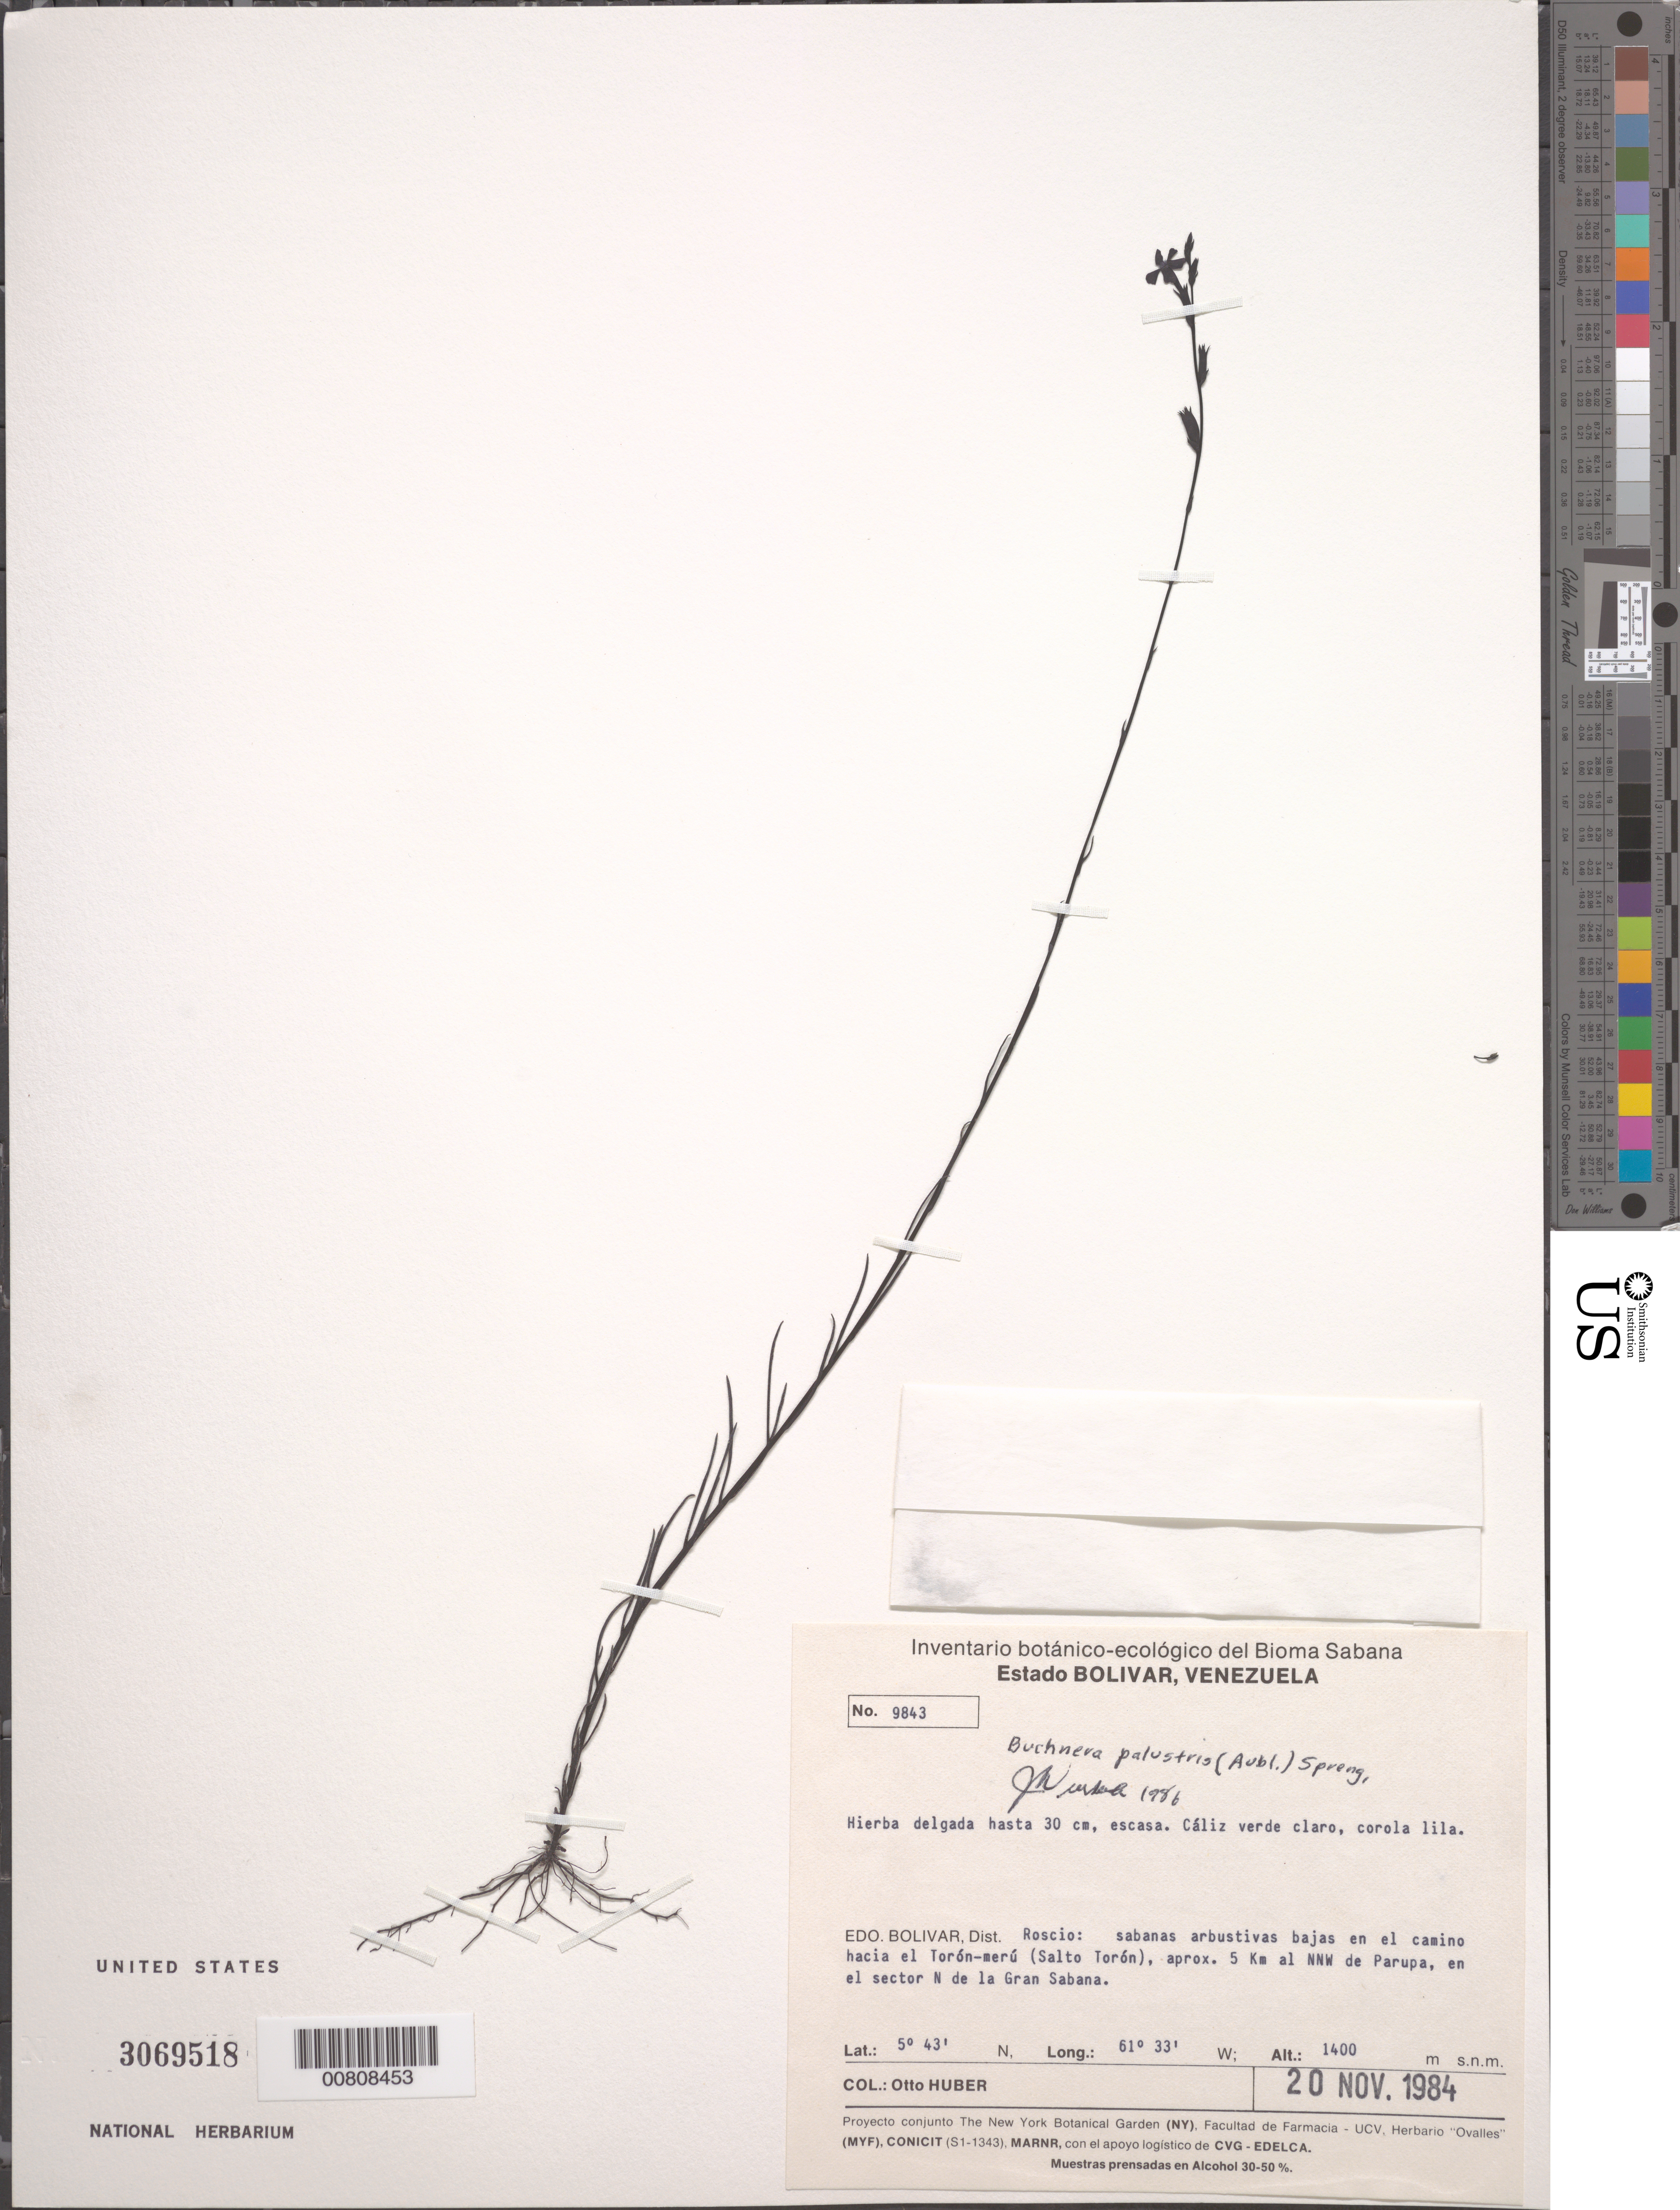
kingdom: Plantae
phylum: Tracheophyta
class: Magnoliopsida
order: Lamiales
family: Orobanchaceae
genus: Buchnera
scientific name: Buchnera palustris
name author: (Aubl.) Spreng.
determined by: Wurdack, John J., (US), US (UNITED STATES)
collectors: O. Huber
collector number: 9843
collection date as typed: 20-Nov-84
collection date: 1984-11-20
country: Venezuela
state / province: Bolívar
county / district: Roscio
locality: Torón-merú (Salto Torón), aprox. 5 km al NNW de Parupa, en el sector N de la Gran Sabana.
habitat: Sabanas arbustivas bajas en el camino hacia el Torón-merú (Salto Torón)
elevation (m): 1400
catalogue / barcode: US 3069518